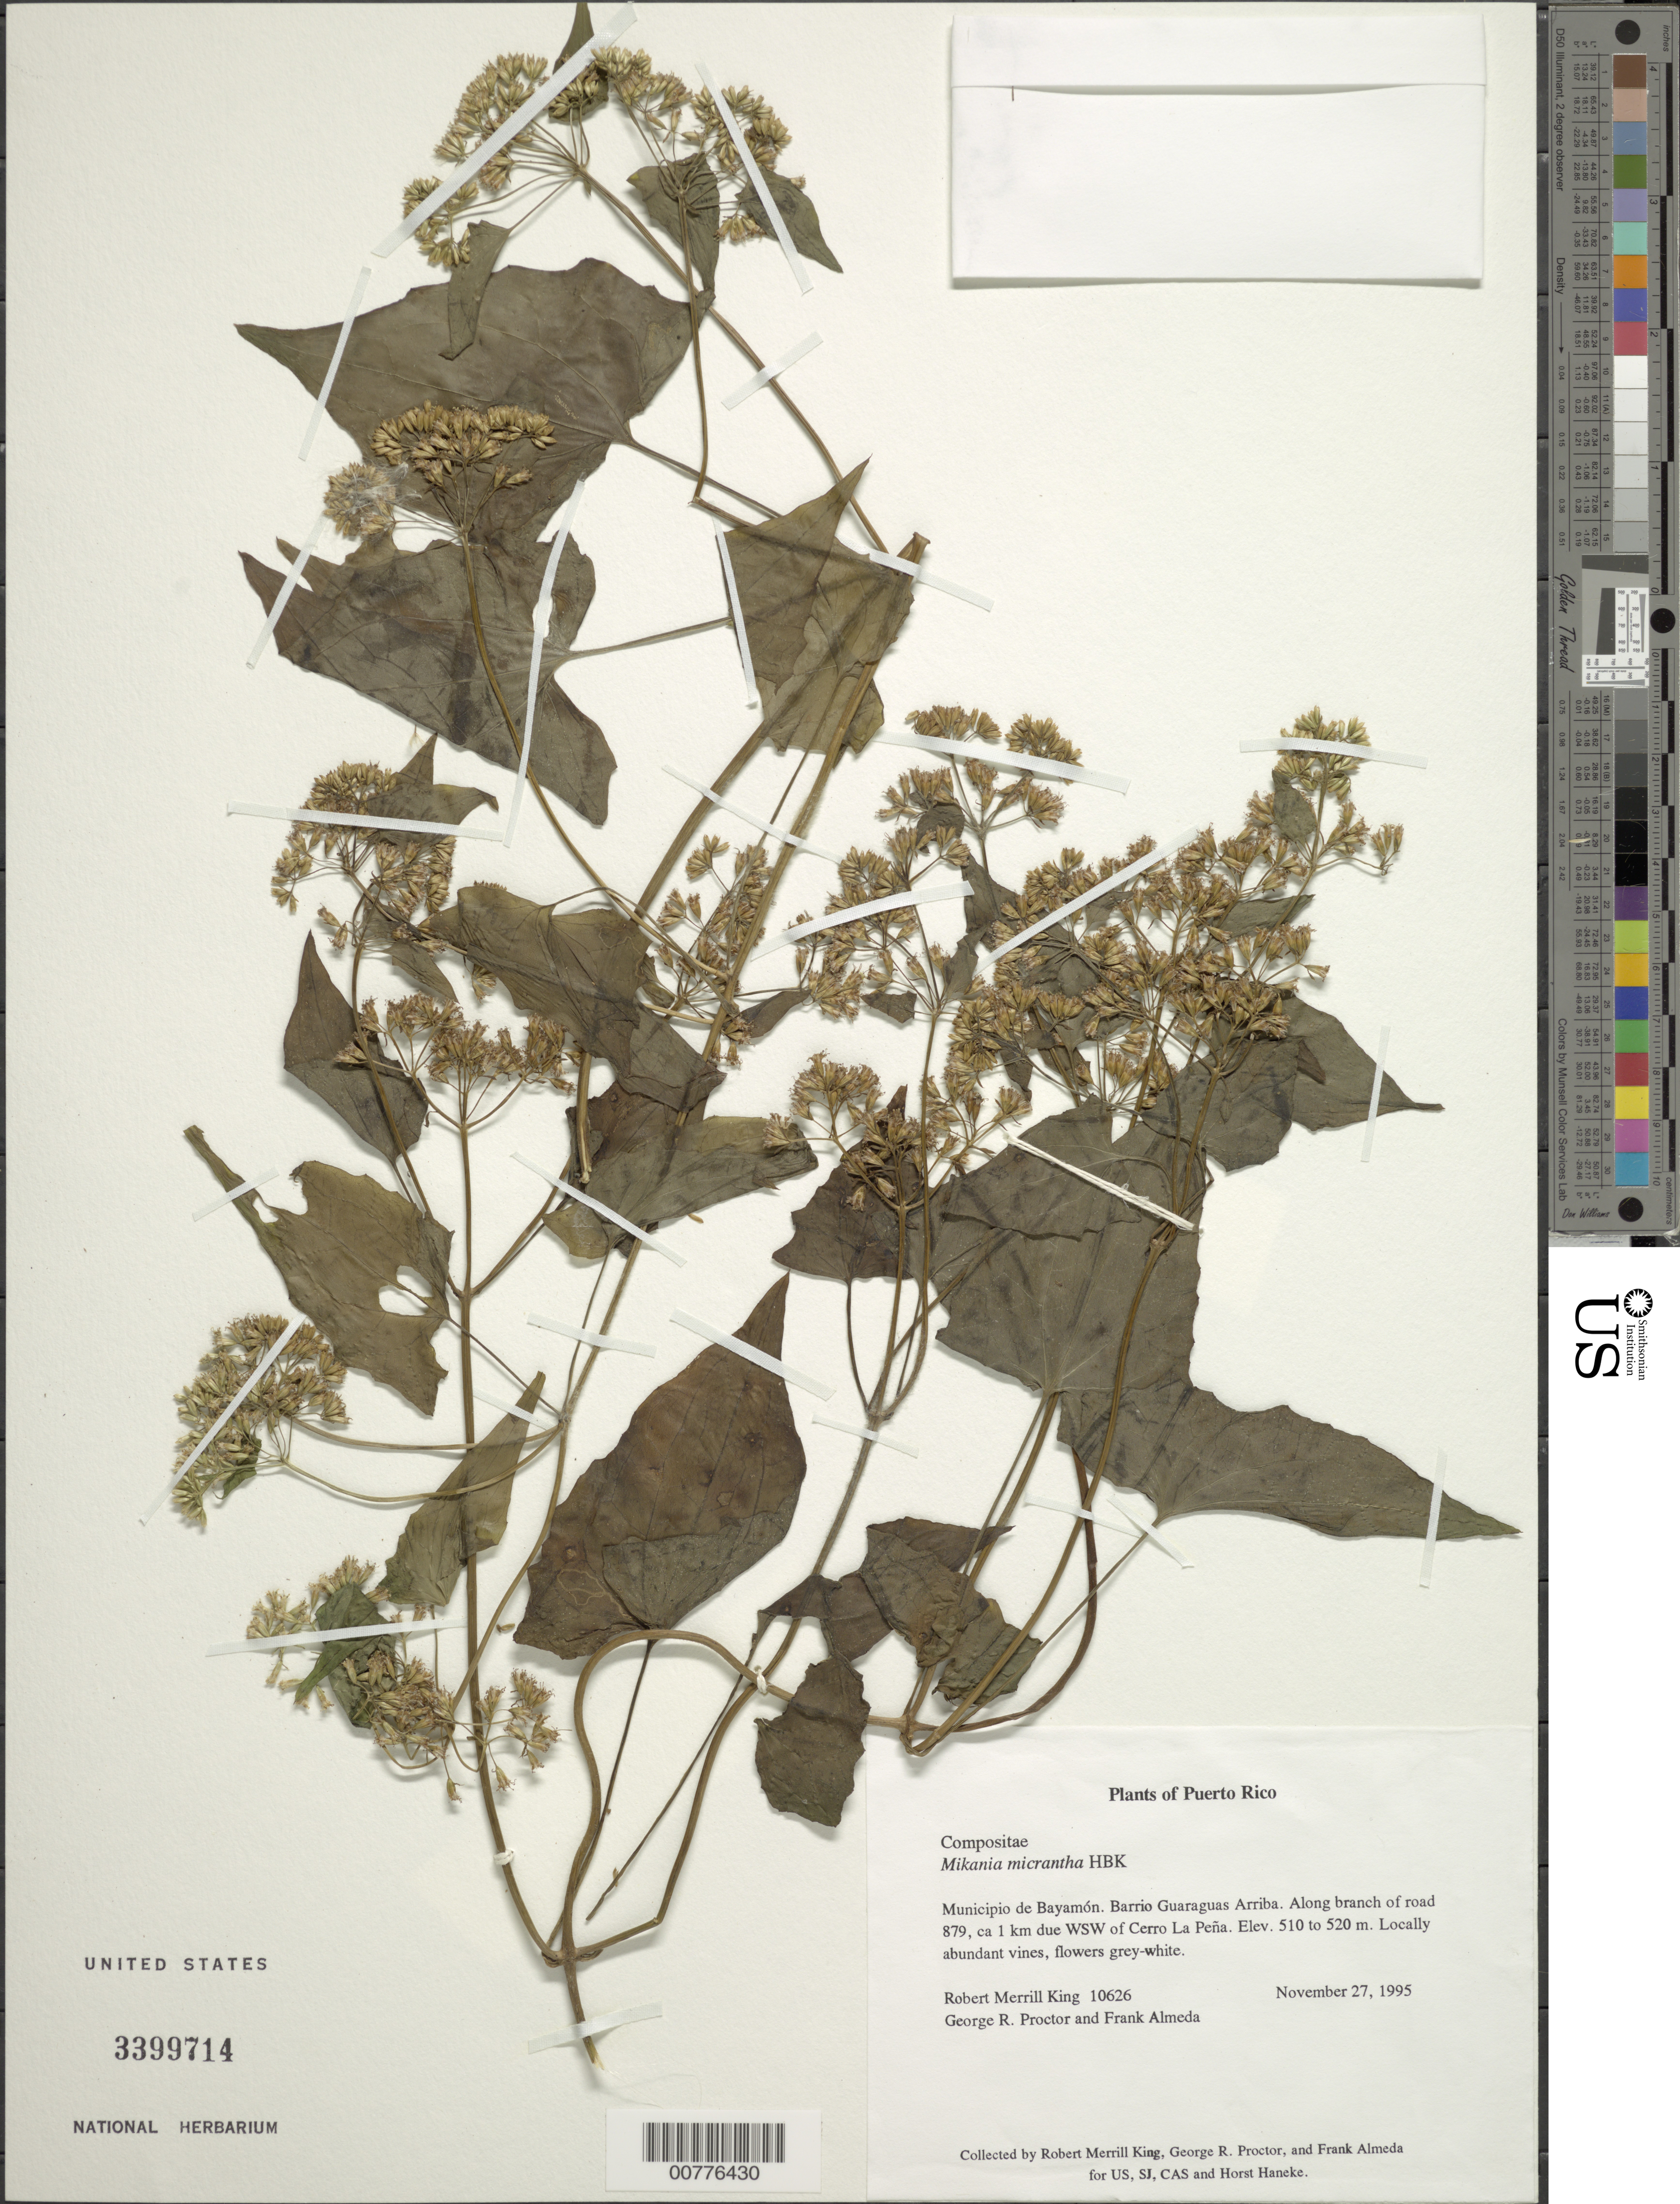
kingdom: Plantae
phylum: Tracheophyta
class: Magnoliopsida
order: Asterales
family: Asteraceae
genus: Mikania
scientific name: Mikania micrantha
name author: Kunth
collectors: R. M. King, G. R. Proctor & F. Almeda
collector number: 10626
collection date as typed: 27 Nov 1995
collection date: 1995-11-27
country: Puerto Rico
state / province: Bayamón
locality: Municipio de Bayamon. Barrio Guaraguas Arriba. Along branch of road 879, ca. 1 km due WSW of Cerro La Peña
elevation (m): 510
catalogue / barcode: US 3399714